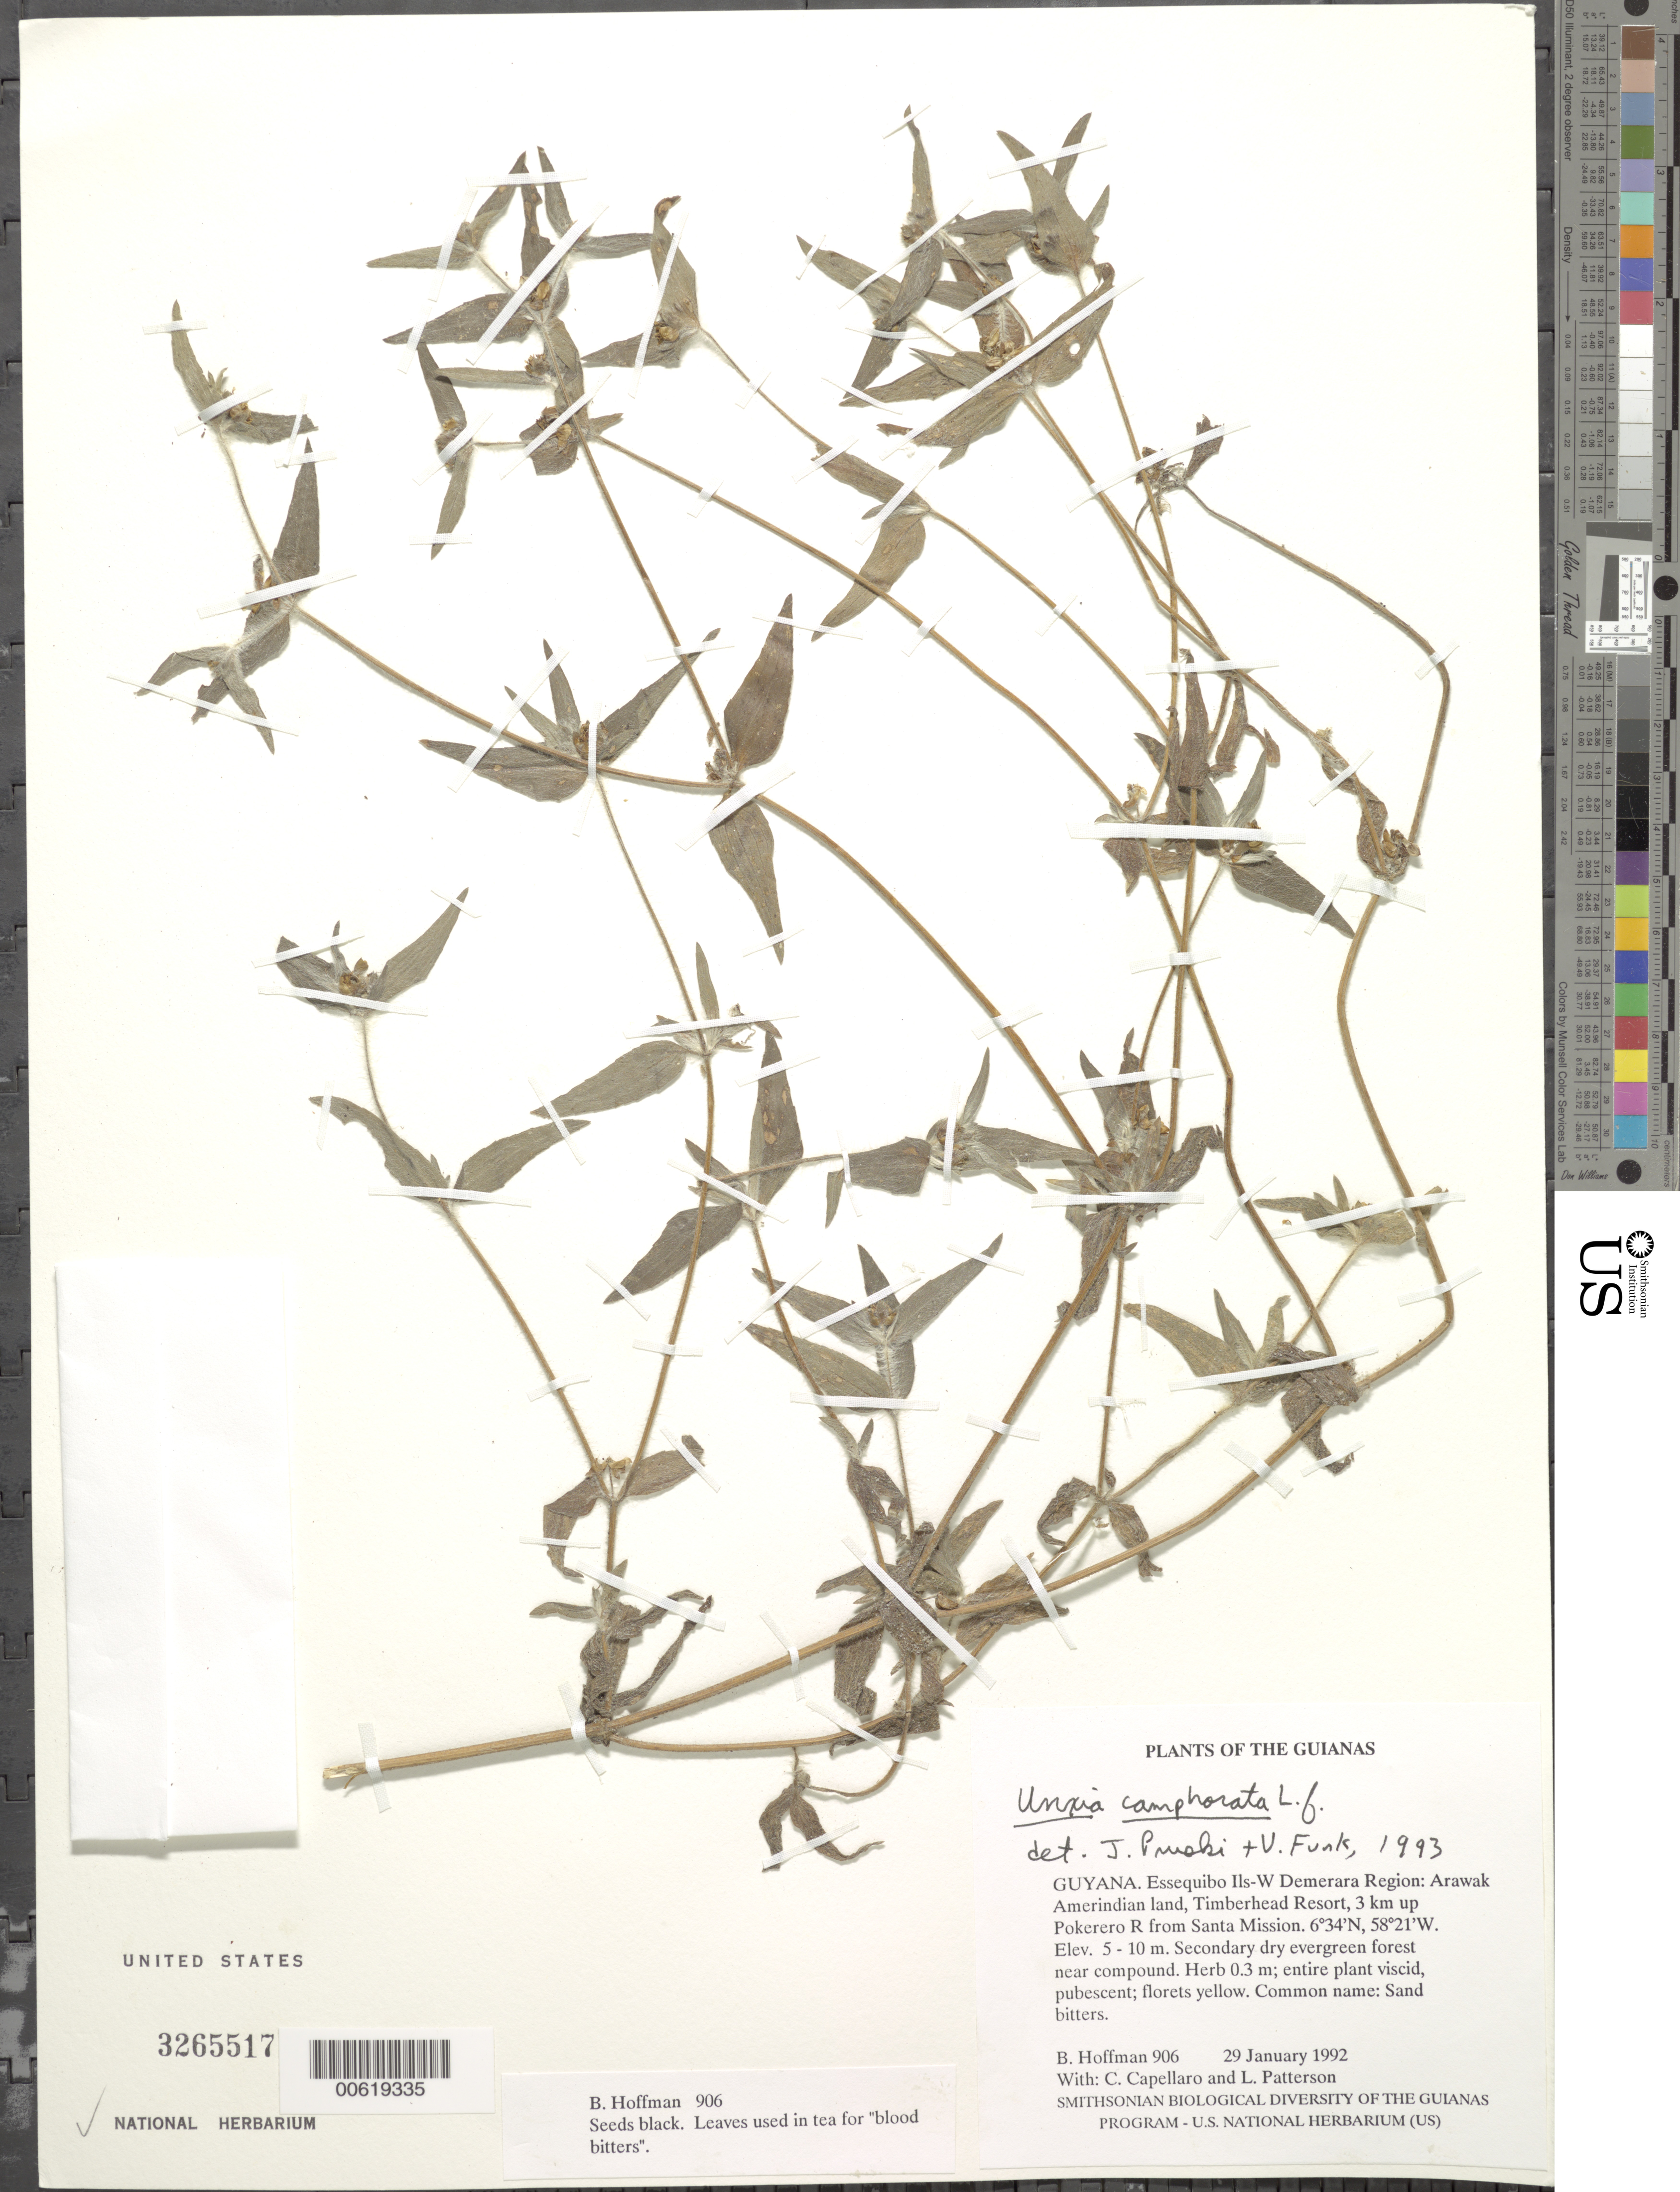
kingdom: Plantae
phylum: Tracheophyta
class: Magnoliopsida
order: Asterales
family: Asteraceae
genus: Unxia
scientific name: Unxia camphorata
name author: L. f.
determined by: Pruski, J. F.; Funk, V. A.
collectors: B. Hoffman, C. Capellaro & L. Patterson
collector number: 906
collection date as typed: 29 January 1992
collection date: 1992-01-29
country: Guyana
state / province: Essequibo Isl-W. Demerara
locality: Arawak Amerindian land, Timberhead Resort, 3 km up Pokerero River from Santa Mission. Near compound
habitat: Secondary dry evergreen forest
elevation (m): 5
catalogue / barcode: US 3265517